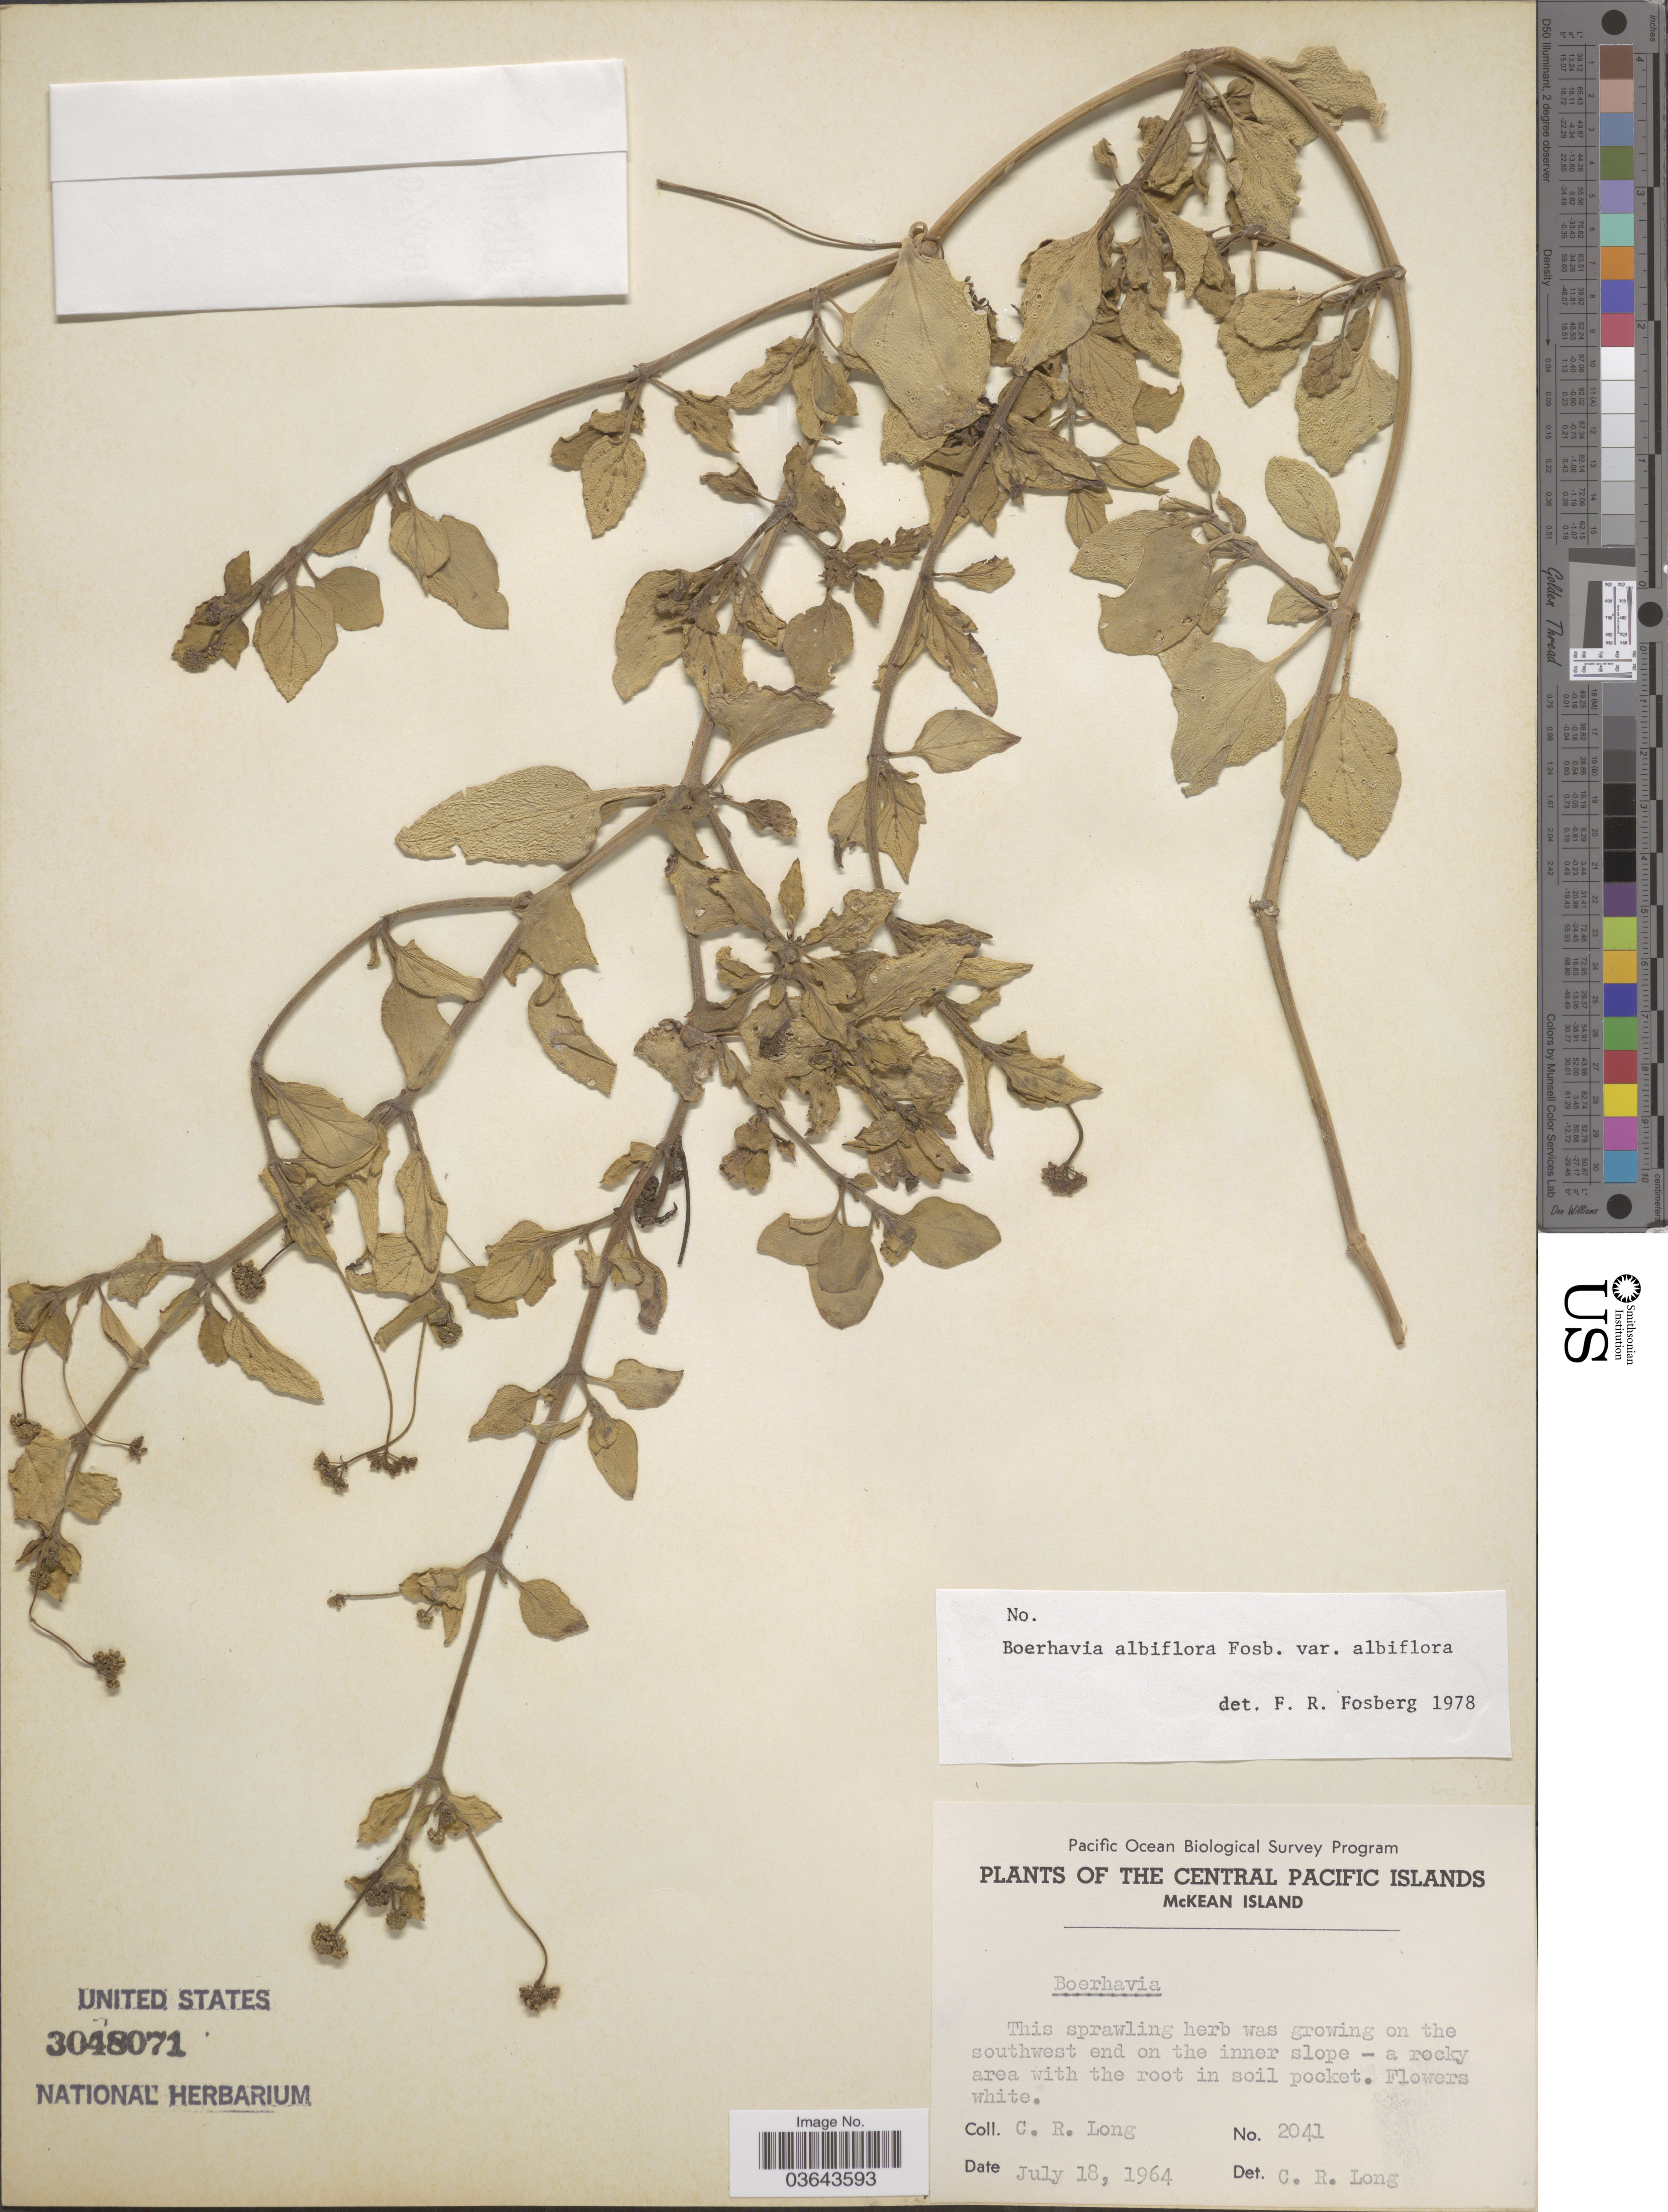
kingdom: Plantae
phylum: Tracheophyta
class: Magnoliopsida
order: Caryophyllales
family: Nyctaginaceae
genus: Boerhavia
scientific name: Boerhavia albiflora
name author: Fosberg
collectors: C. R. Long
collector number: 2041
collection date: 1964-07-18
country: Kiribati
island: McKean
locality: The Central Pacific Islands. McKean Island.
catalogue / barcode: US 3048071